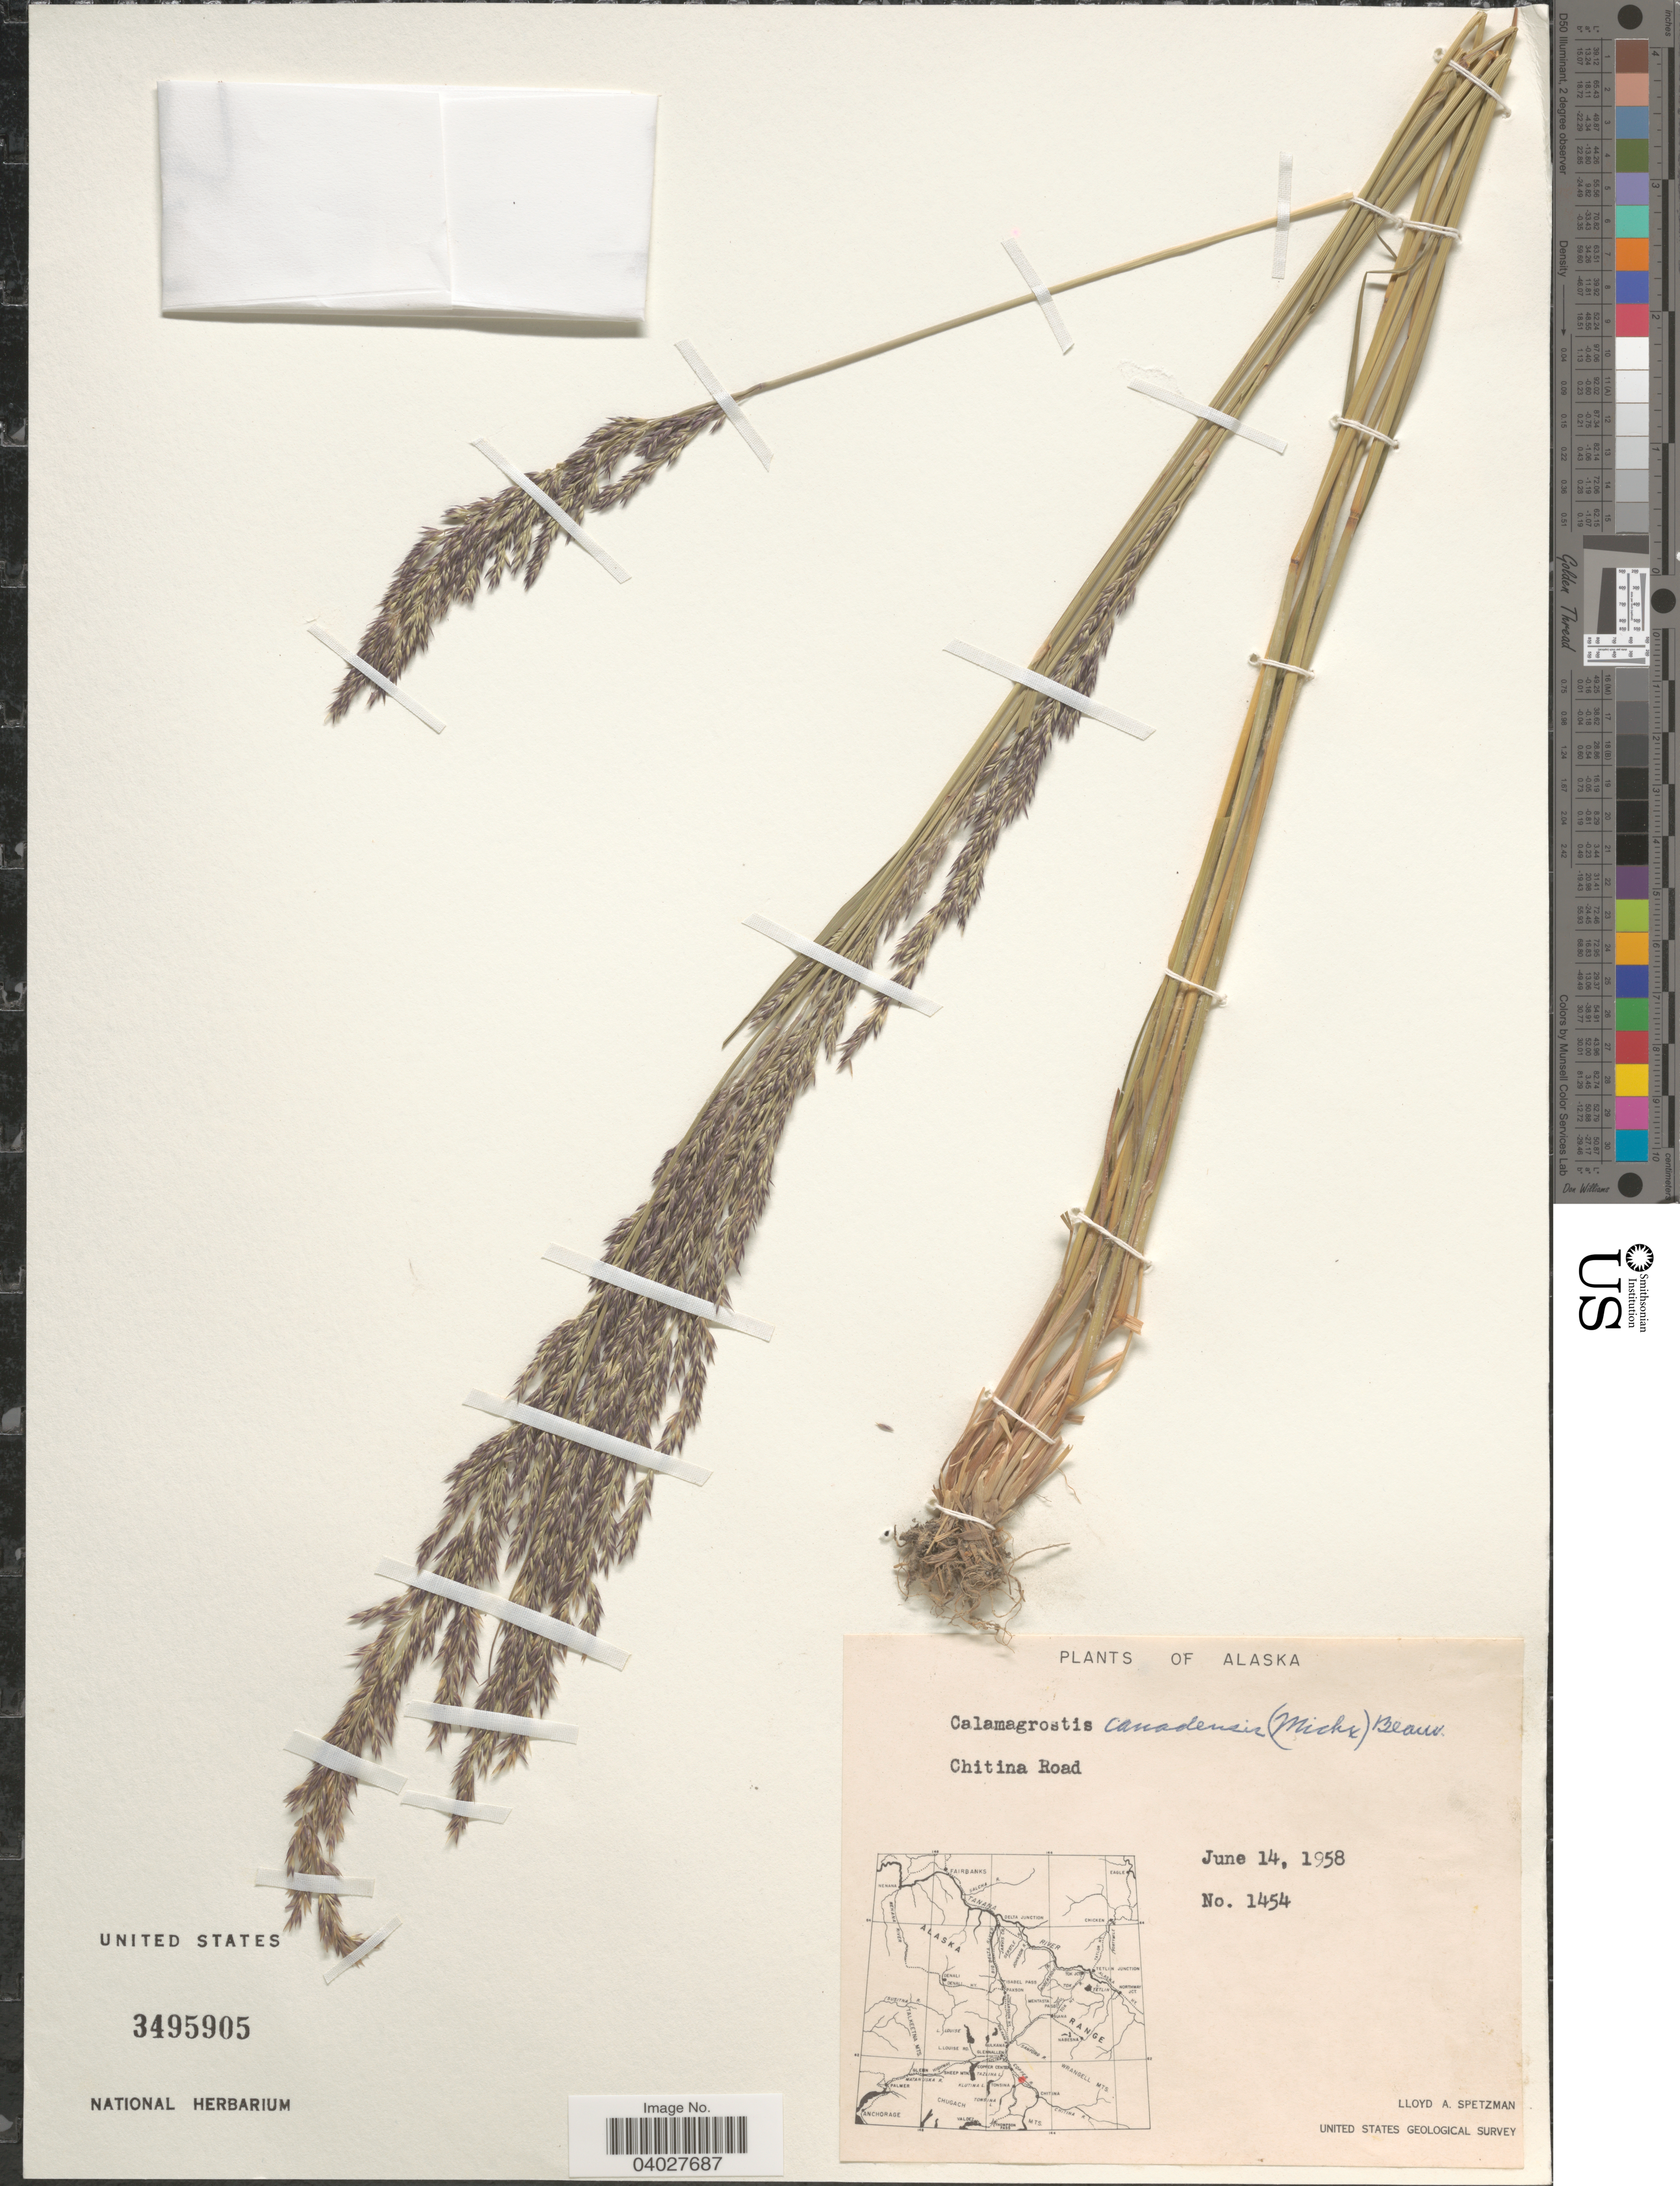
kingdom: Plantae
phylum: Tracheophyta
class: Liliopsida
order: Poales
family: Poaceae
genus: Calamagrostis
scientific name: Calamagrostis canadensis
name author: (Michx.) P. Beauv.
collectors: L. Spetzman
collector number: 1454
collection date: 1958-06-14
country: United States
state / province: Alaska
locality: Chitina Road.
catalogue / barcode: US 3495905